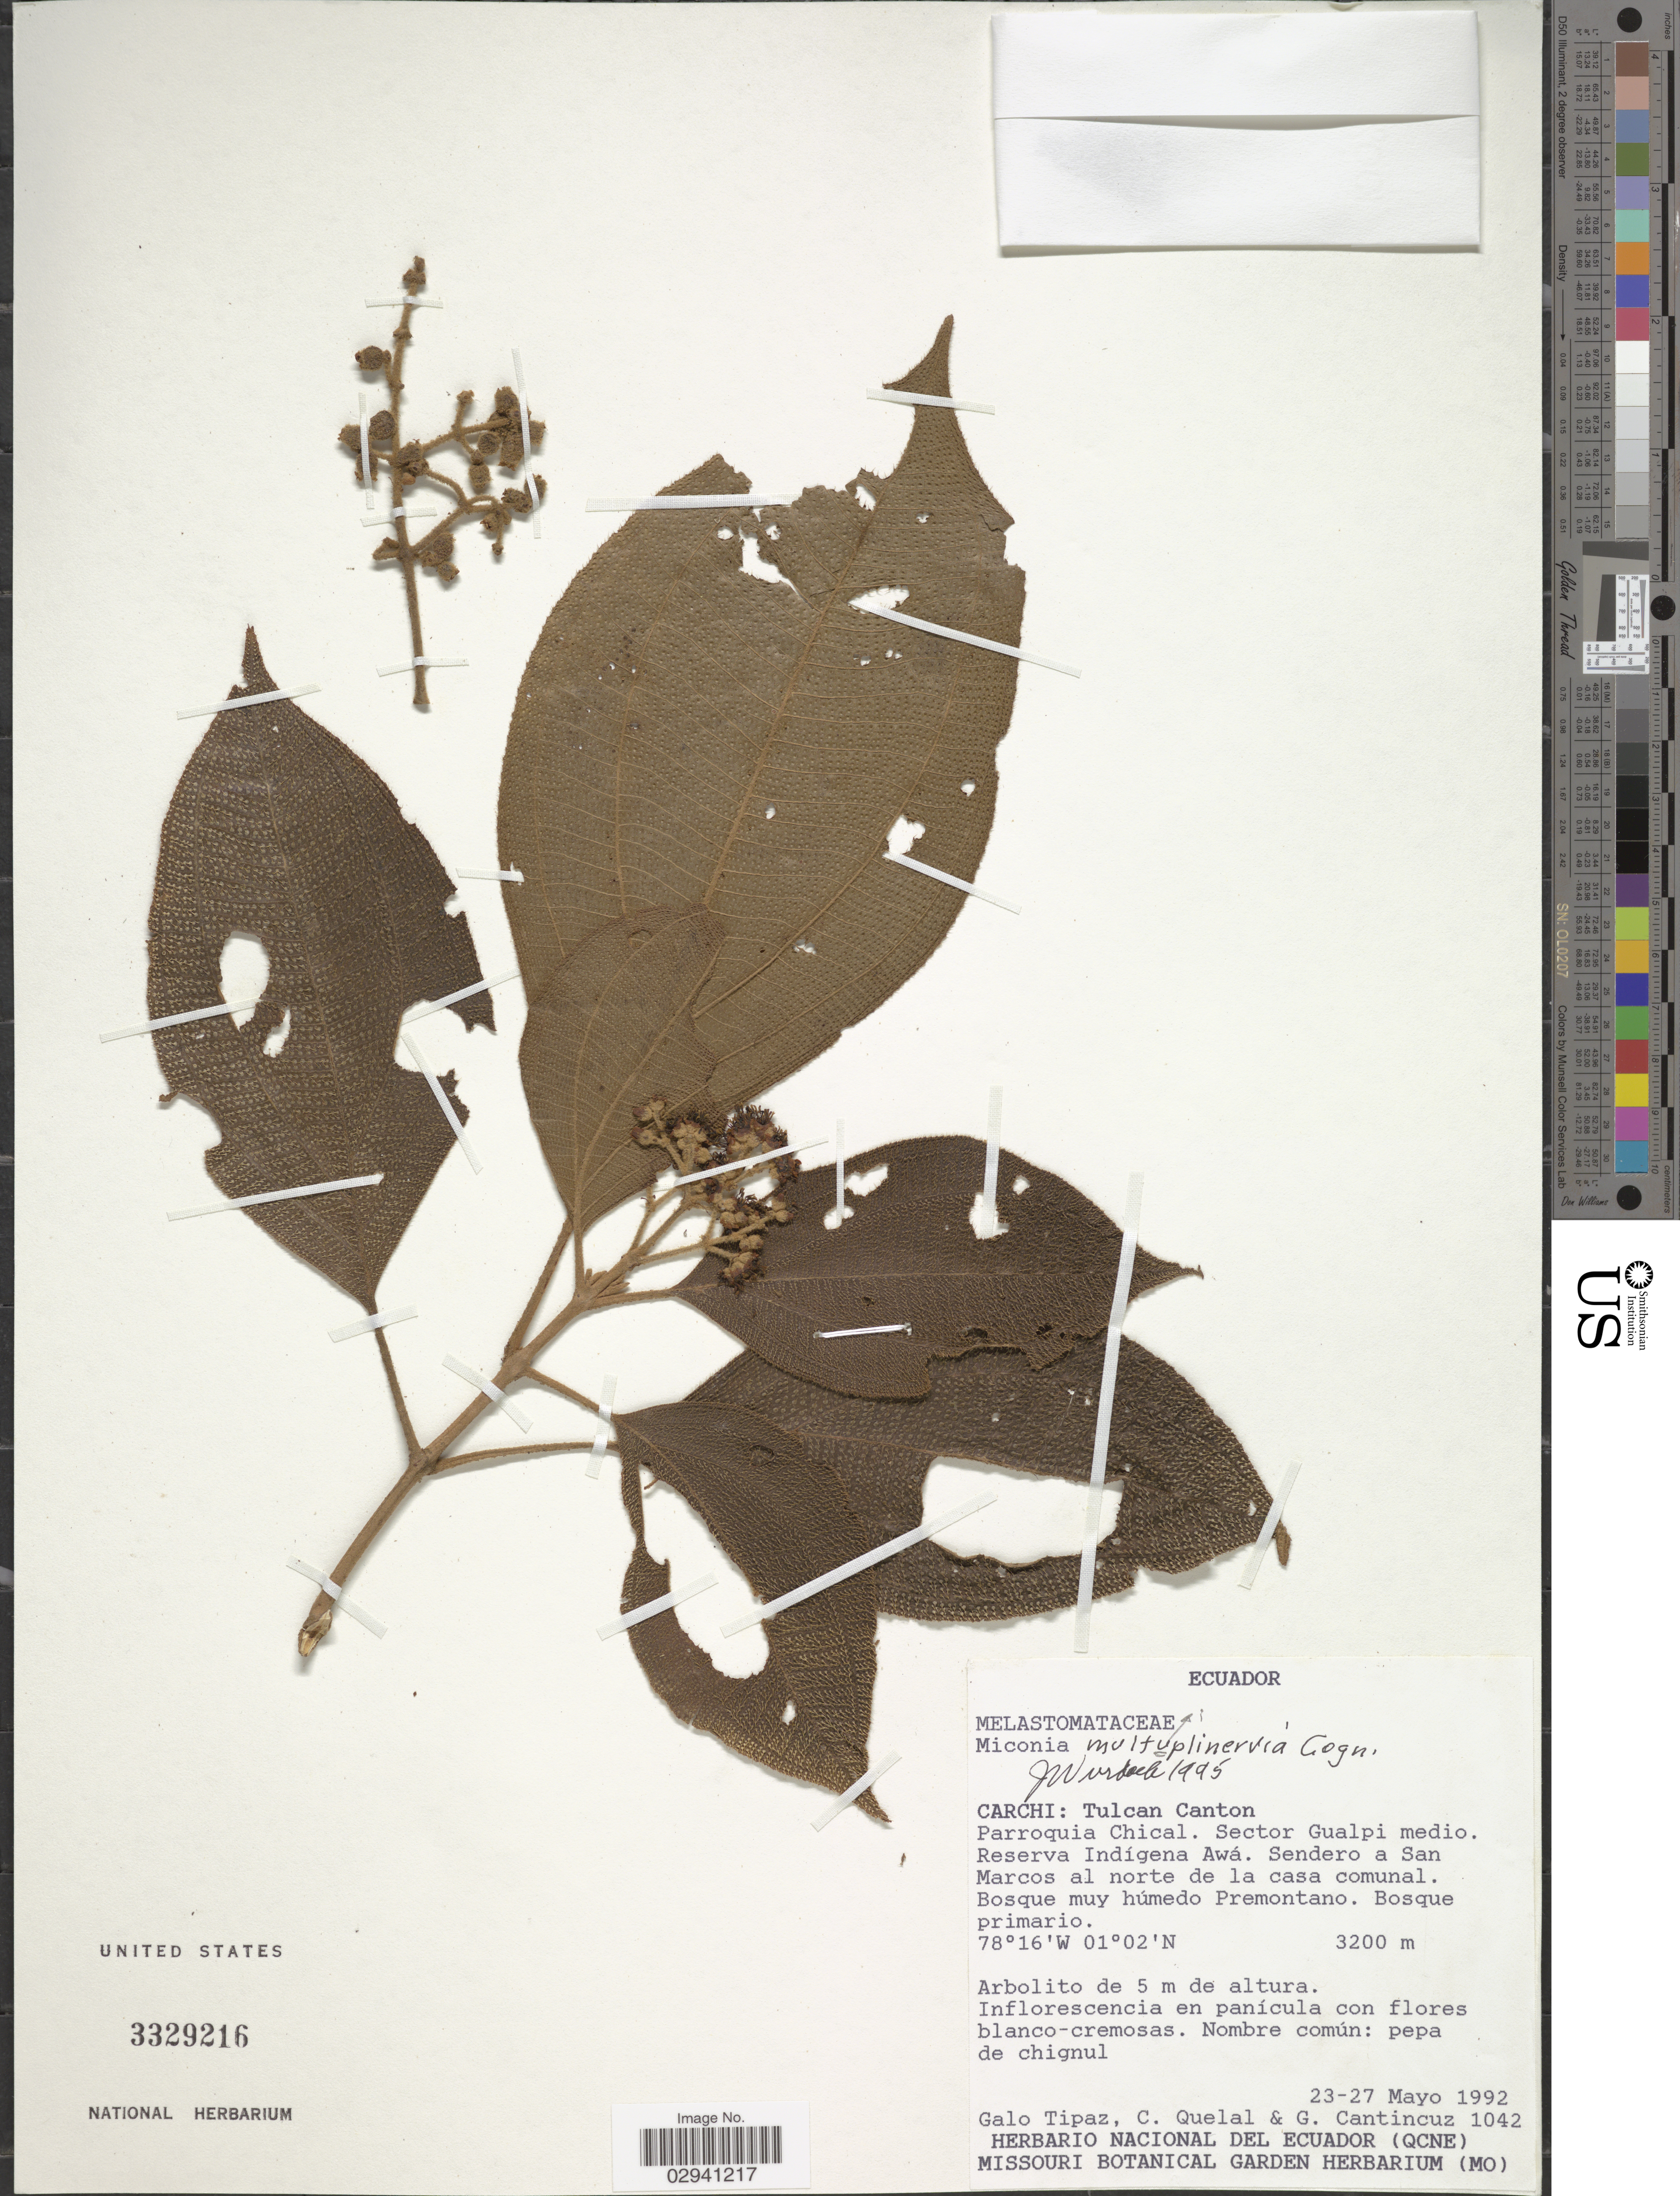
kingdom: Plantae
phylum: Tracheophyta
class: Magnoliopsida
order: Myrtales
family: Melastomataceae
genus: Miconia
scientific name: Miconia multiplinervia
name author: Cogn.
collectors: G. Tipaz, C. Quelal & G. Cantincuz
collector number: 1042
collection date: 1992-05-23/1992-05-27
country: Ecuador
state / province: Carchi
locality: Carchi: Tulcan Canton. Parroquia Chical. Sector Gualpi medio. Reserva Indígena Awá. Sendero a San Marcos al norte de la casa comunal.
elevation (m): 3200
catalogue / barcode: US 3329216